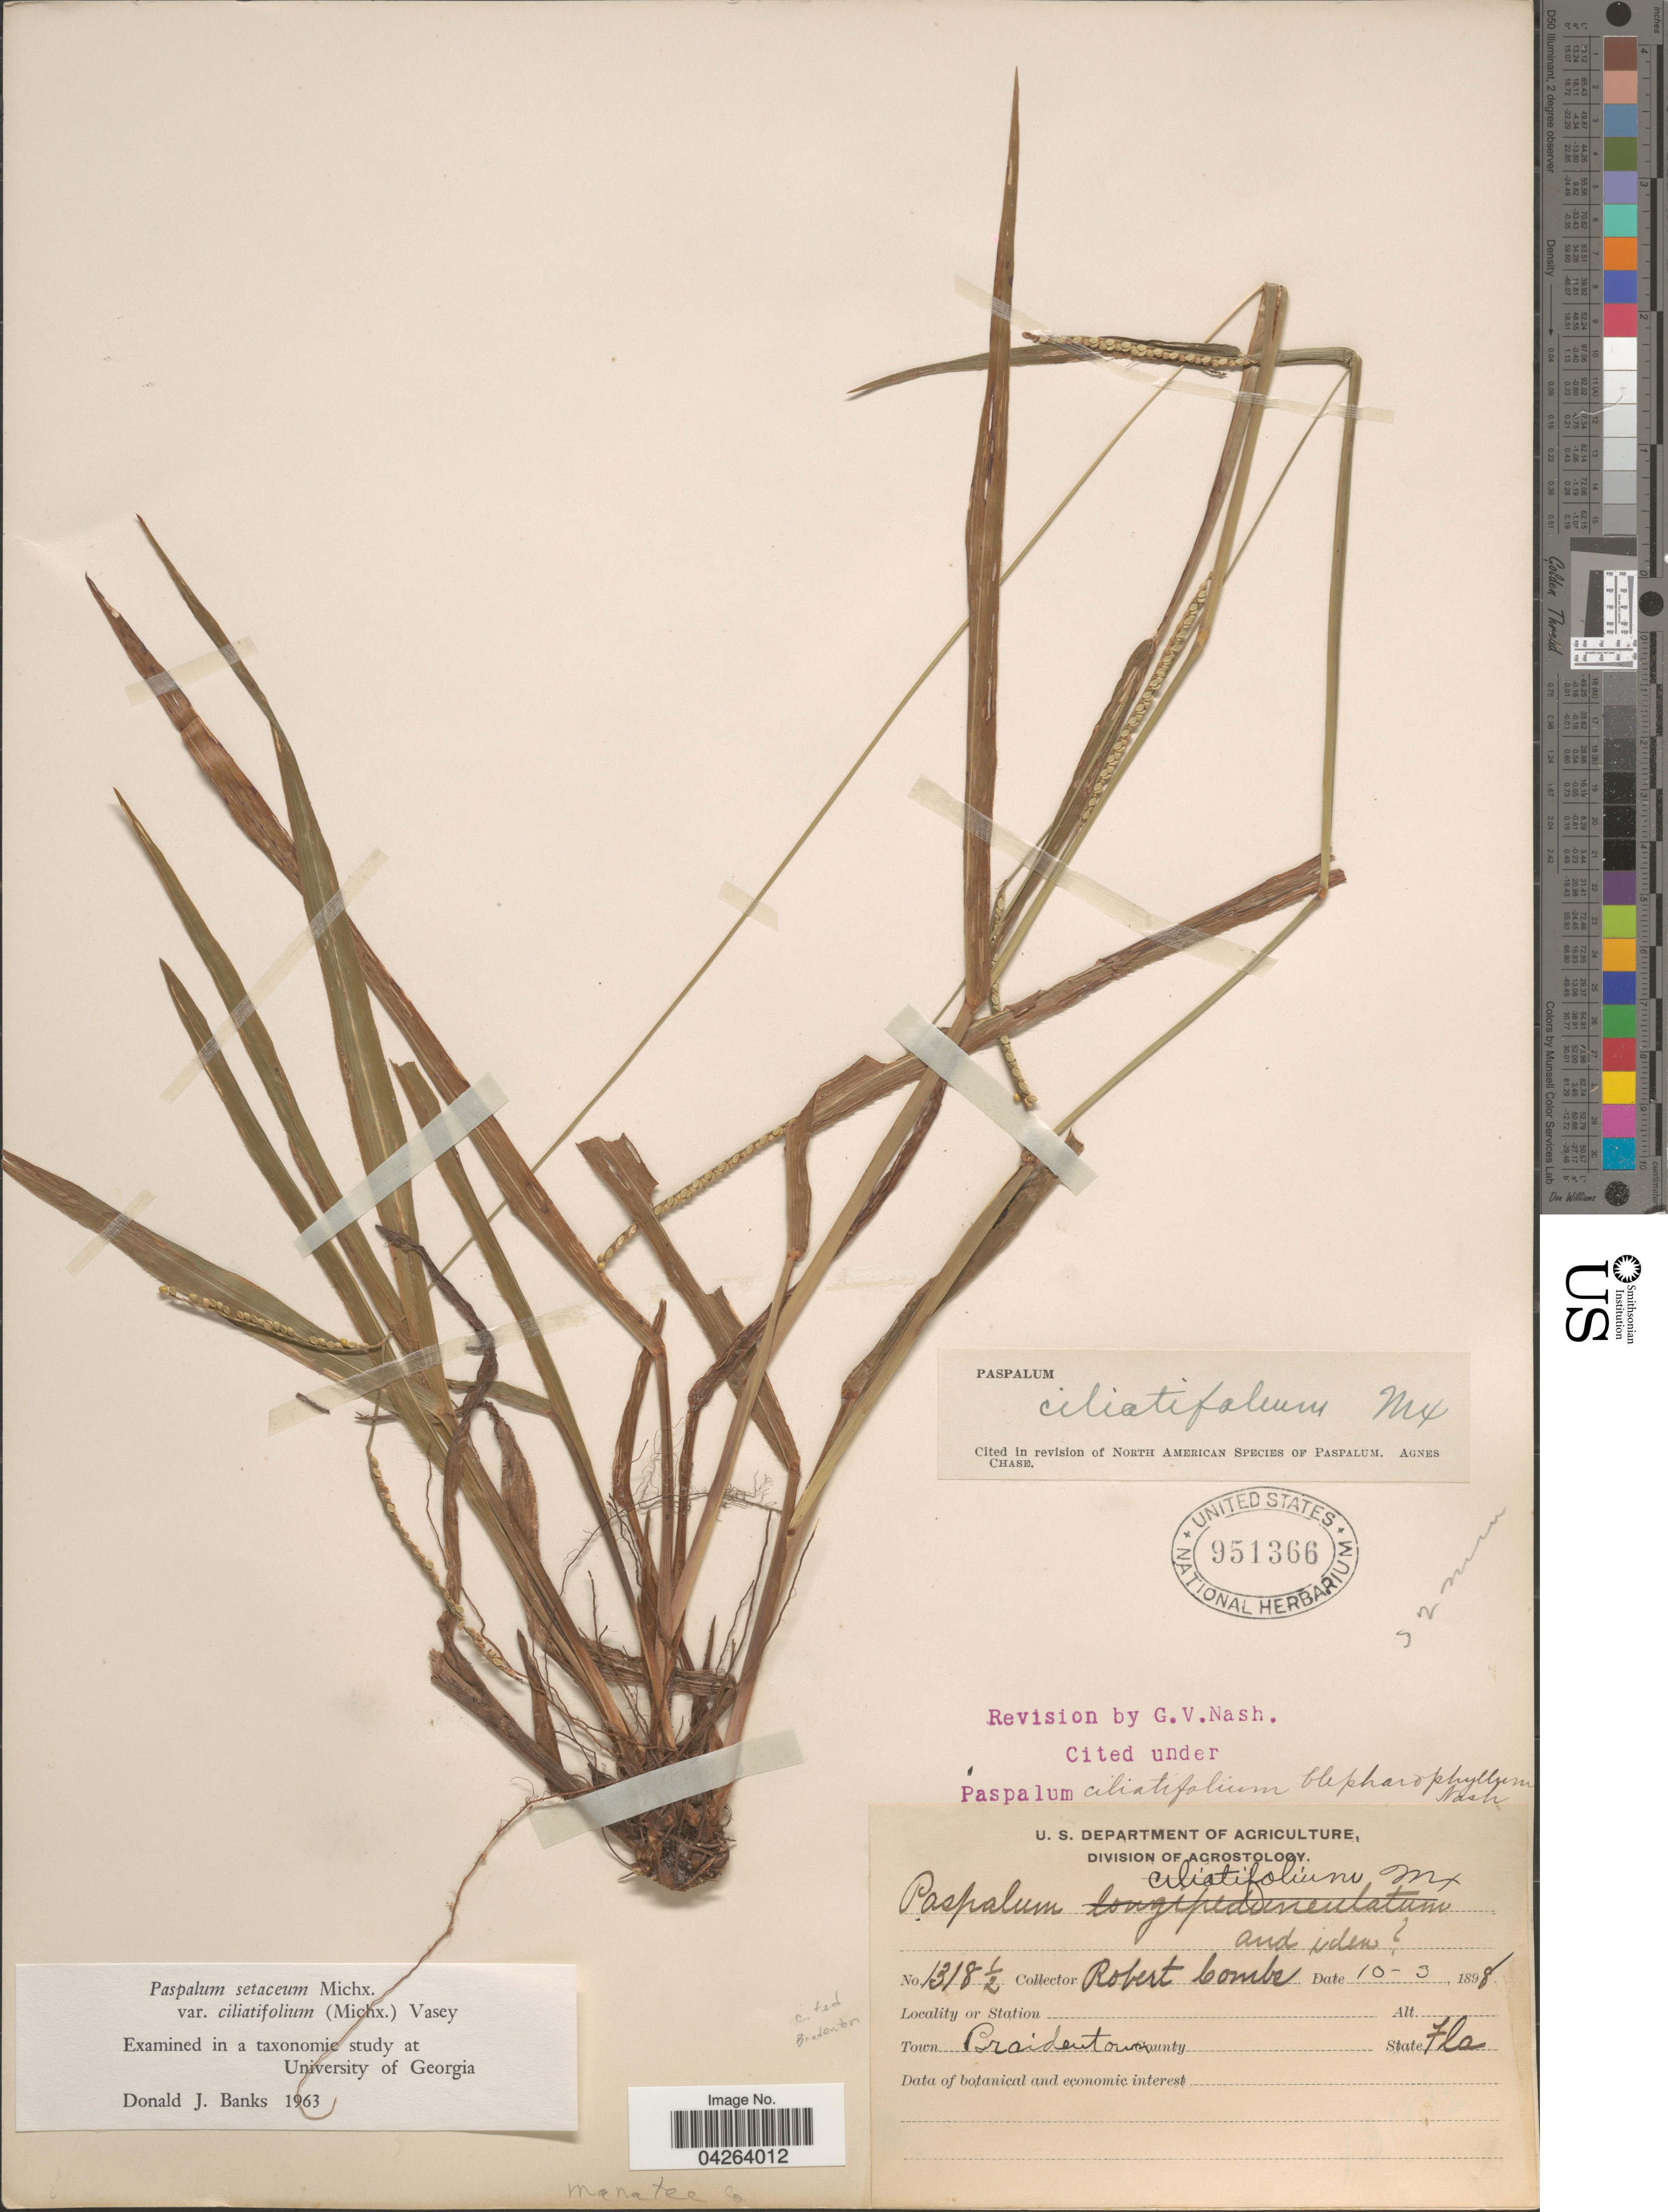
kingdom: Plantae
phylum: Tracheophyta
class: Liliopsida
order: Poales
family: Poaceae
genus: Paspalum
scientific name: Paspalum setaceum var. ciliatifolium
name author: (Michx.) Vasey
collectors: R. Combs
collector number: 1318½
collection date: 1898-10-03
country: United States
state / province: Florida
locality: Town Braidentown. Manatee Co.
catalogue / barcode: US 951366